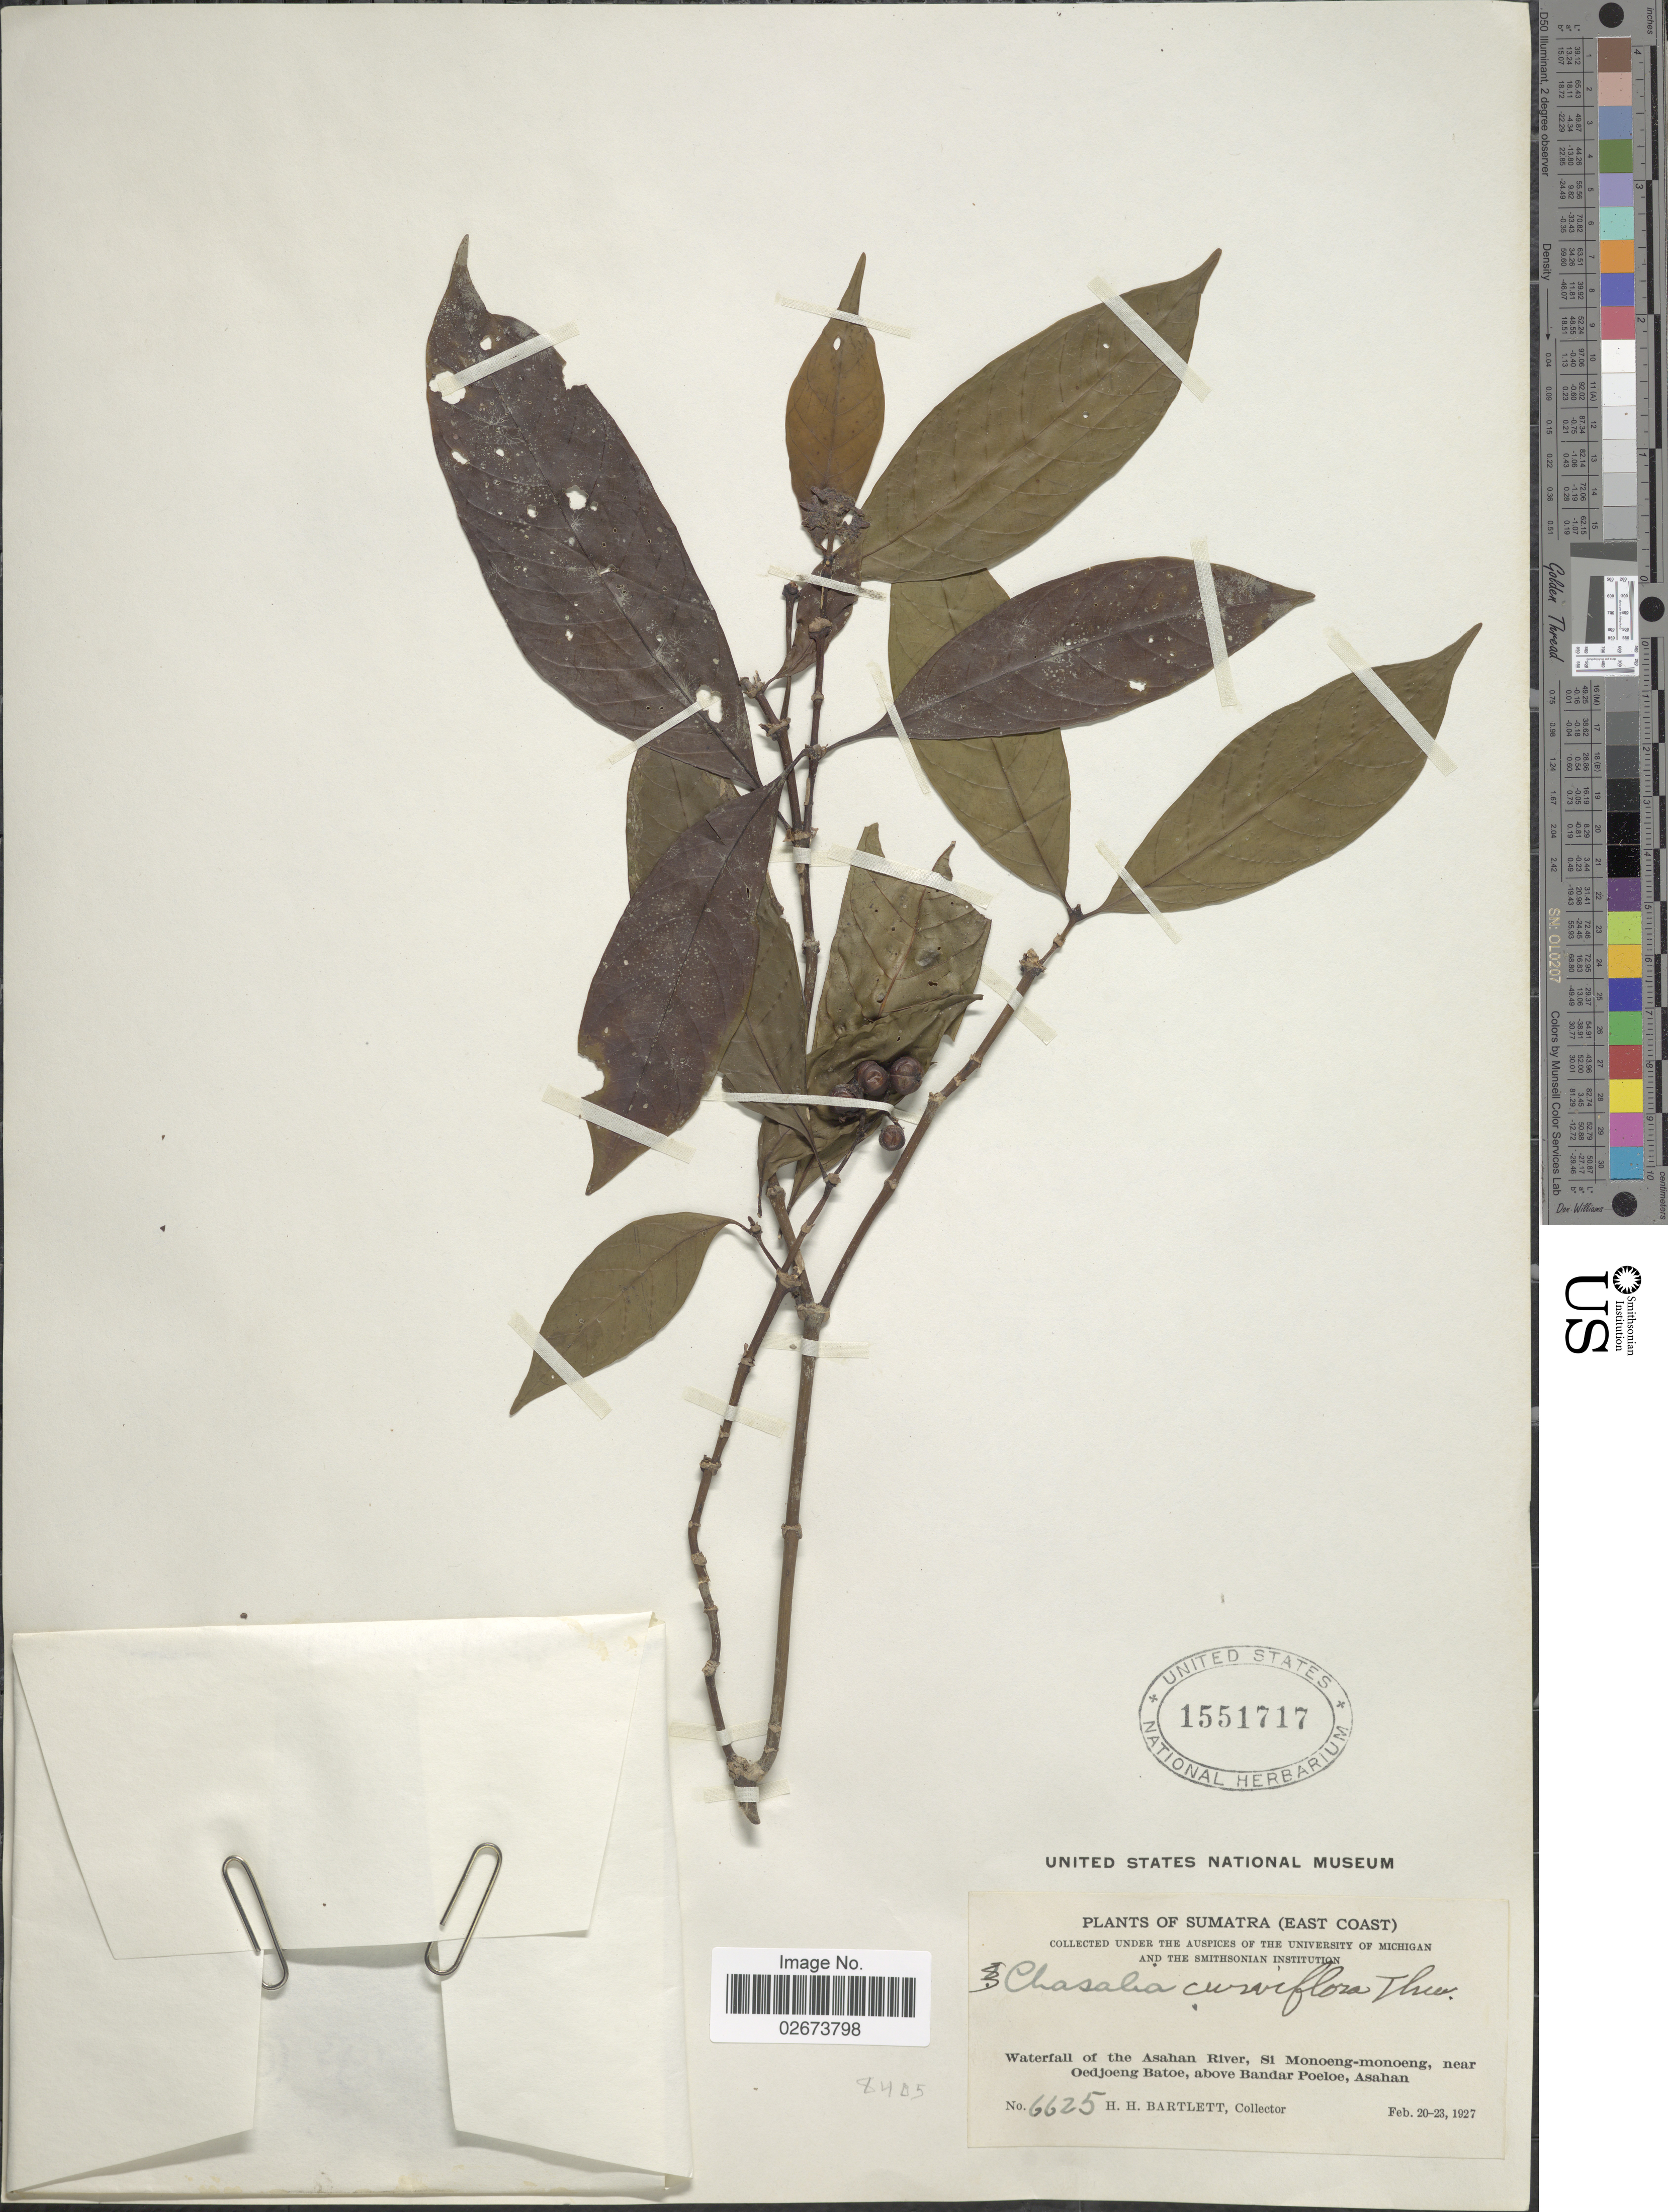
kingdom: Plantae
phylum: Tracheophyta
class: Magnoliopsida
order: Gentianales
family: Rubiaceae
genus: Chassalia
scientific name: Chassalia curviflora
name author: (Wall.) Thwaites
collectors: H. H. Bartlett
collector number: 6625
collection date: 1927-02-20/1927-02-23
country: Indonesia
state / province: Sumatra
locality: (East Coast), Waterfall of the Asahan River, Si Monoeng-monoeng, near Oedjoeng Batoe, above Bandar Poeloe, Asahan.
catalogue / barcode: US 1551717